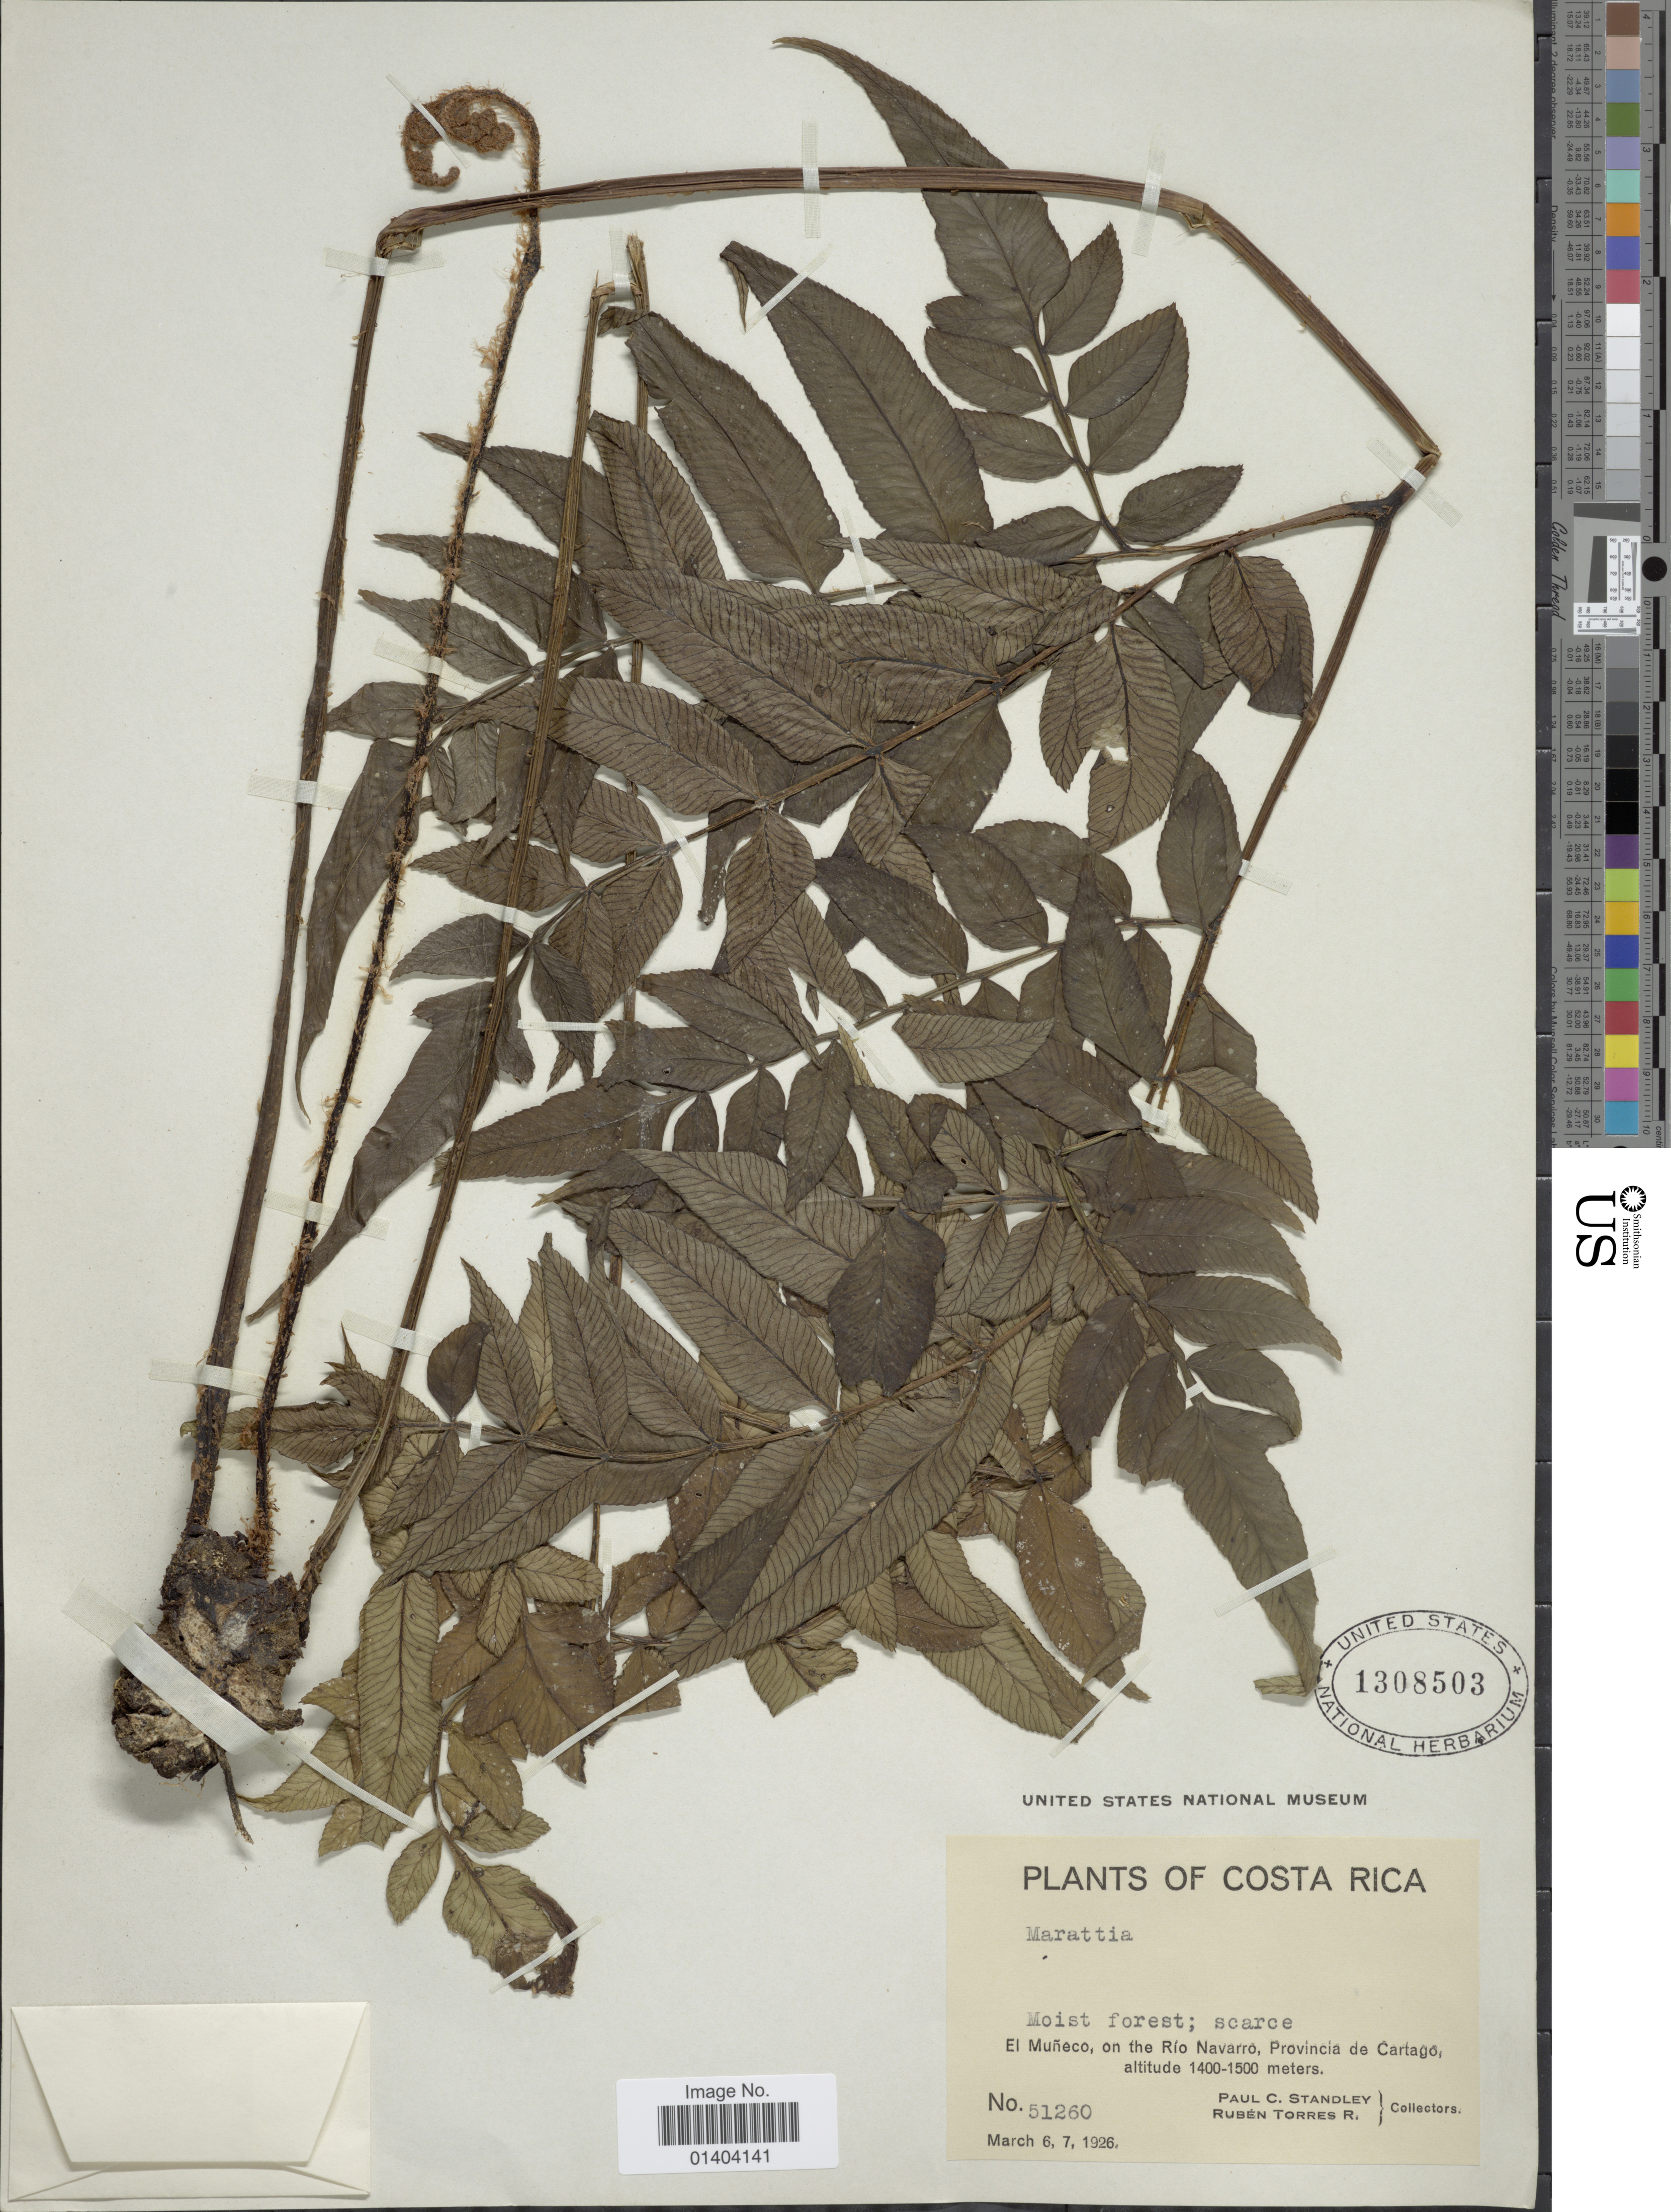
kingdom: Plantae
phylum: Tracheophyta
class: Polypodiopsida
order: Marattiales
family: Marattiaceae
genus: Marattia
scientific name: Marattia excavata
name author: Underw.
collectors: P. C. Standley & R. Torres Rojas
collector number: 51260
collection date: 1926-03-06/1926-03-07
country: Costa Rica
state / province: Cartago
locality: El Muñeco on the Rio Navabrro provincia de Cartago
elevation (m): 1400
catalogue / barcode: US 1308503